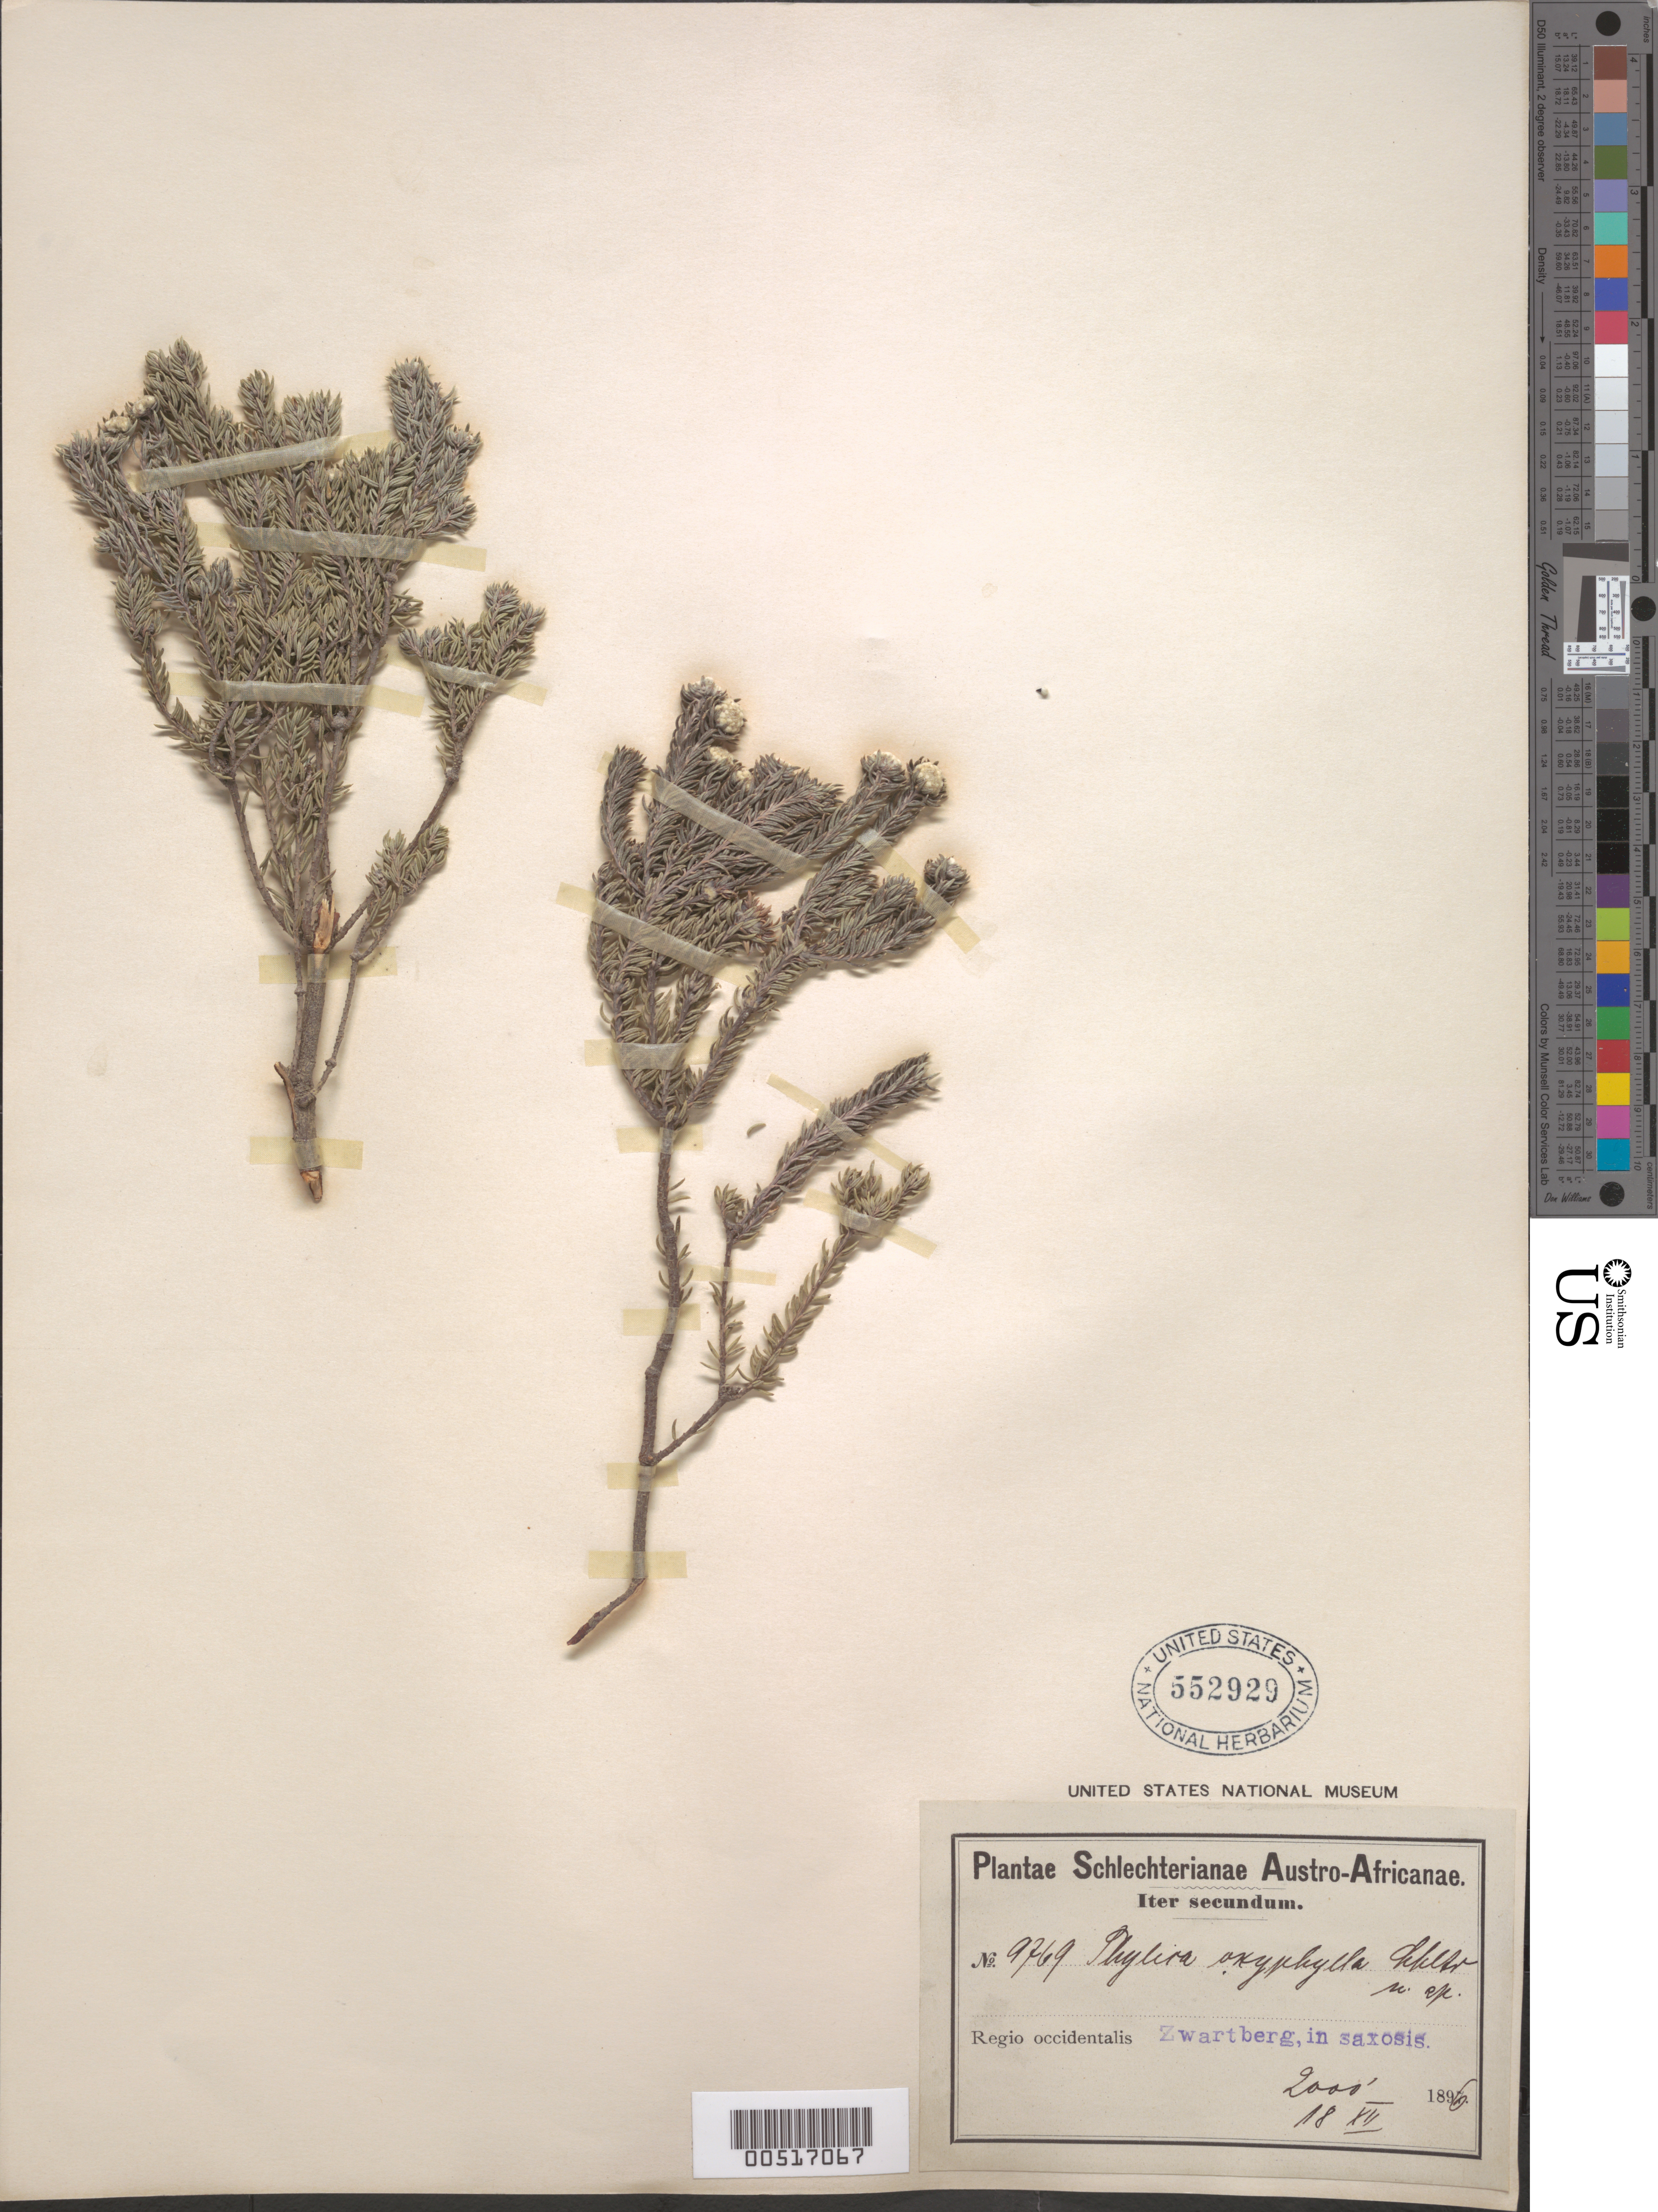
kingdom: Plantae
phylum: Tracheophyta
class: Magnoliopsida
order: Rosales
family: Rhamnaceae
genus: Phylica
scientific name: Phylica oxyphylla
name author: Schltr.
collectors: F. R. R. Schlechter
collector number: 9769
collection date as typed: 18 Dec 1896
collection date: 1896-12-18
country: South Africa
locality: Zwartberg, in saxosis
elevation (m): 610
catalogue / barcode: US 552929